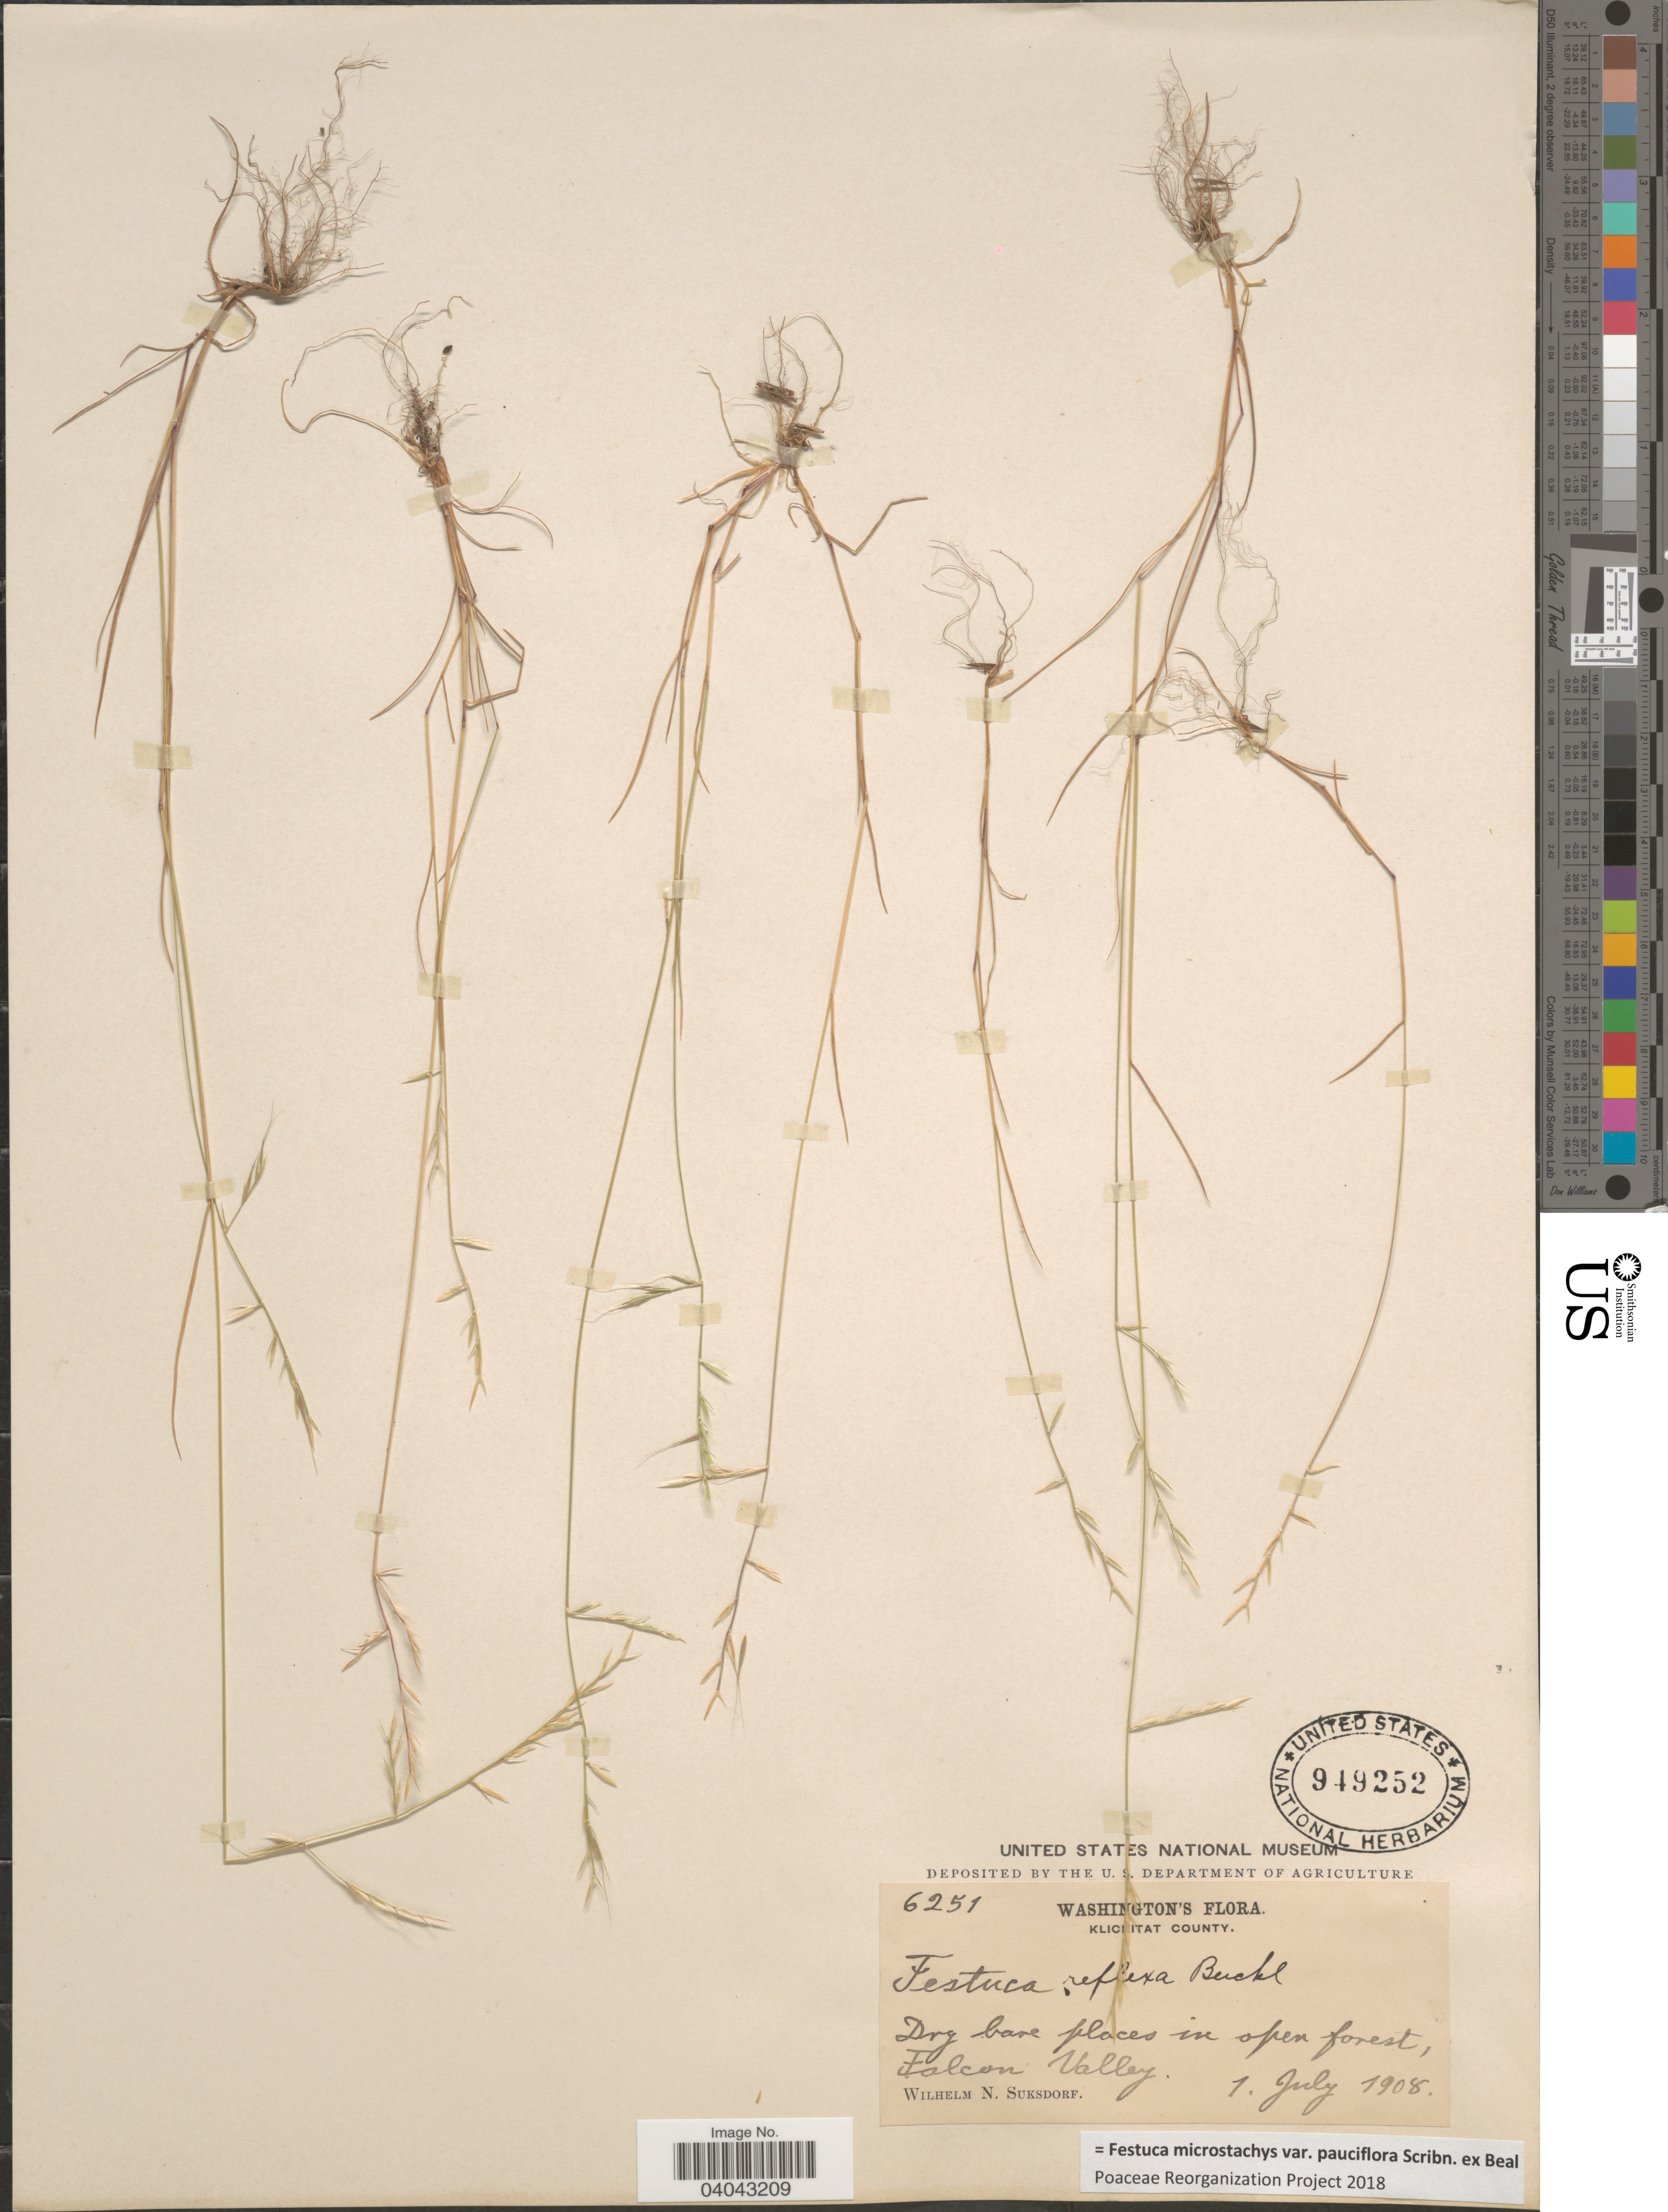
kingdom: Plantae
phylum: Tracheophyta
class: Liliopsida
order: Poales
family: Poaceae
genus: Festuca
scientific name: Festuca microstachys var. pauciflora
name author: Scribn. ex W.J. Beal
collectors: W. N. Suksdorf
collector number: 6251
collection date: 1908-07-01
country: United States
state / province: Washington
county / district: Klickitat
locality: Klickitat County. Falcon Valley.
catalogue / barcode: US 949252